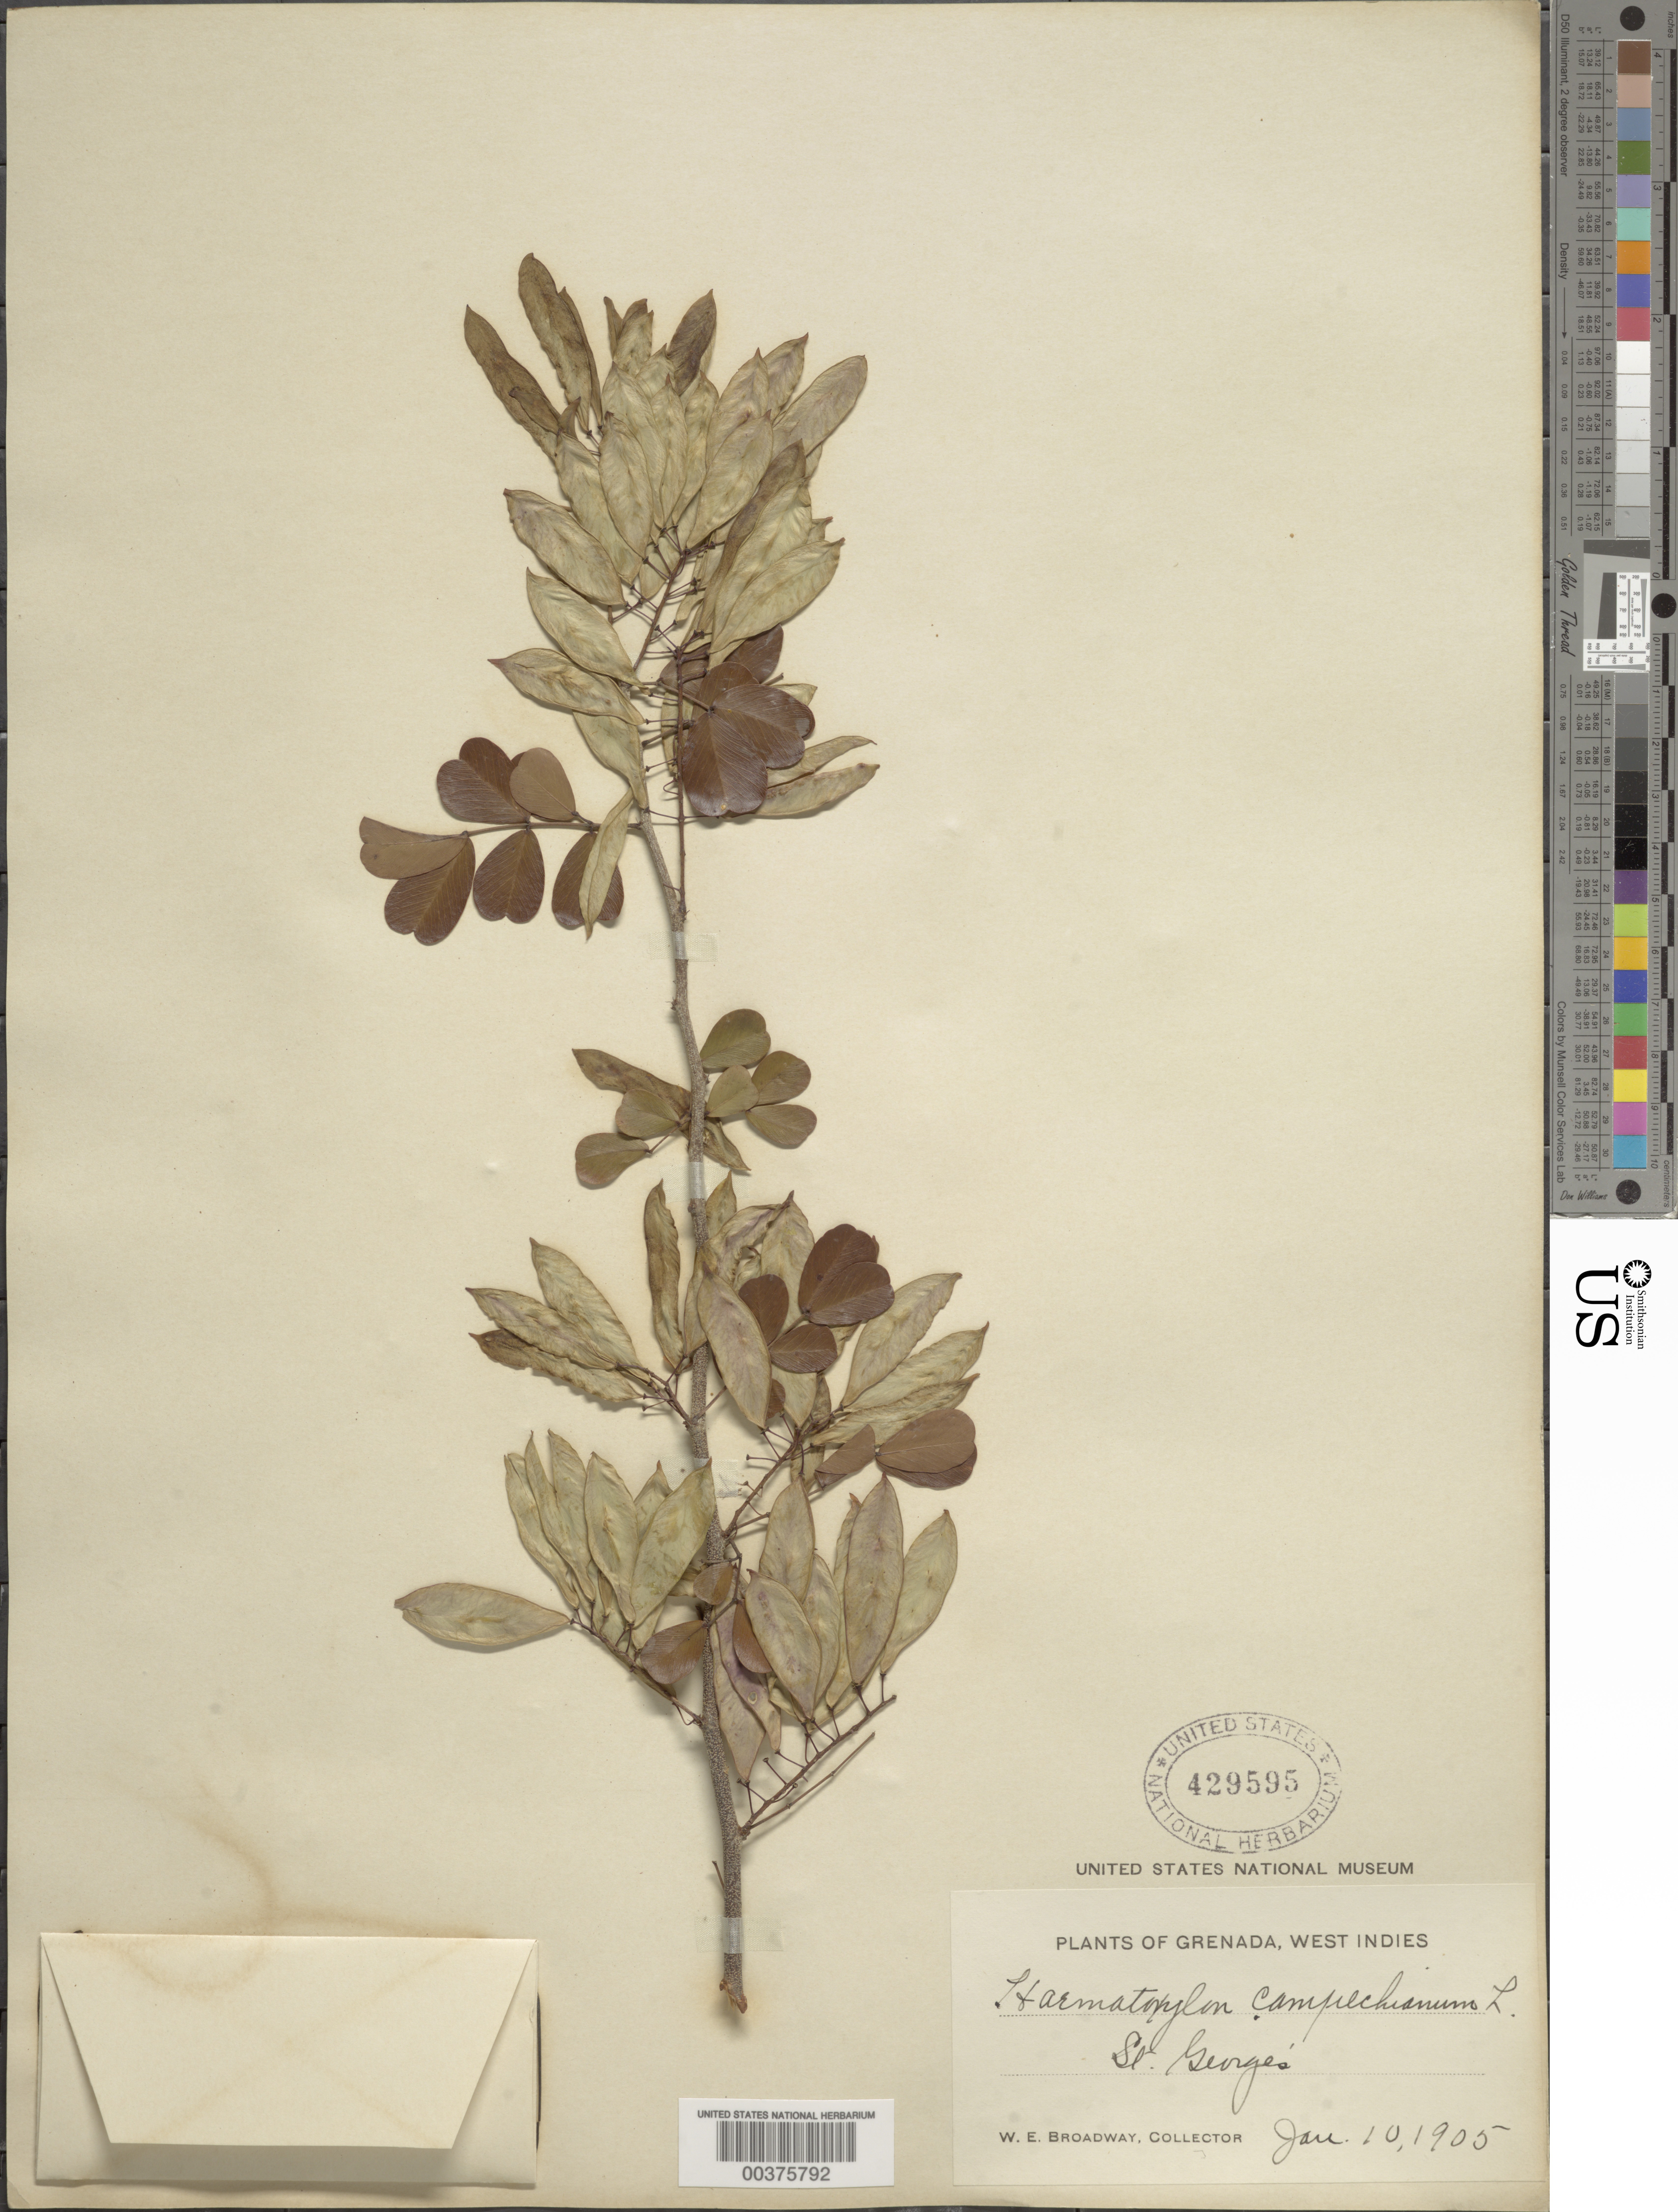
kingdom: Plantae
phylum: Tracheophyta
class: Magnoliopsida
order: Fabales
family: Fabaceae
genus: Haematoxylum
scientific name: Haematoxylum campechianum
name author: L.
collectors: W. E. Broadway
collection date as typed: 10 Jan 1905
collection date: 1905-01-10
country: Grenada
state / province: Saint George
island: Grenada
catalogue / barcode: US 429595